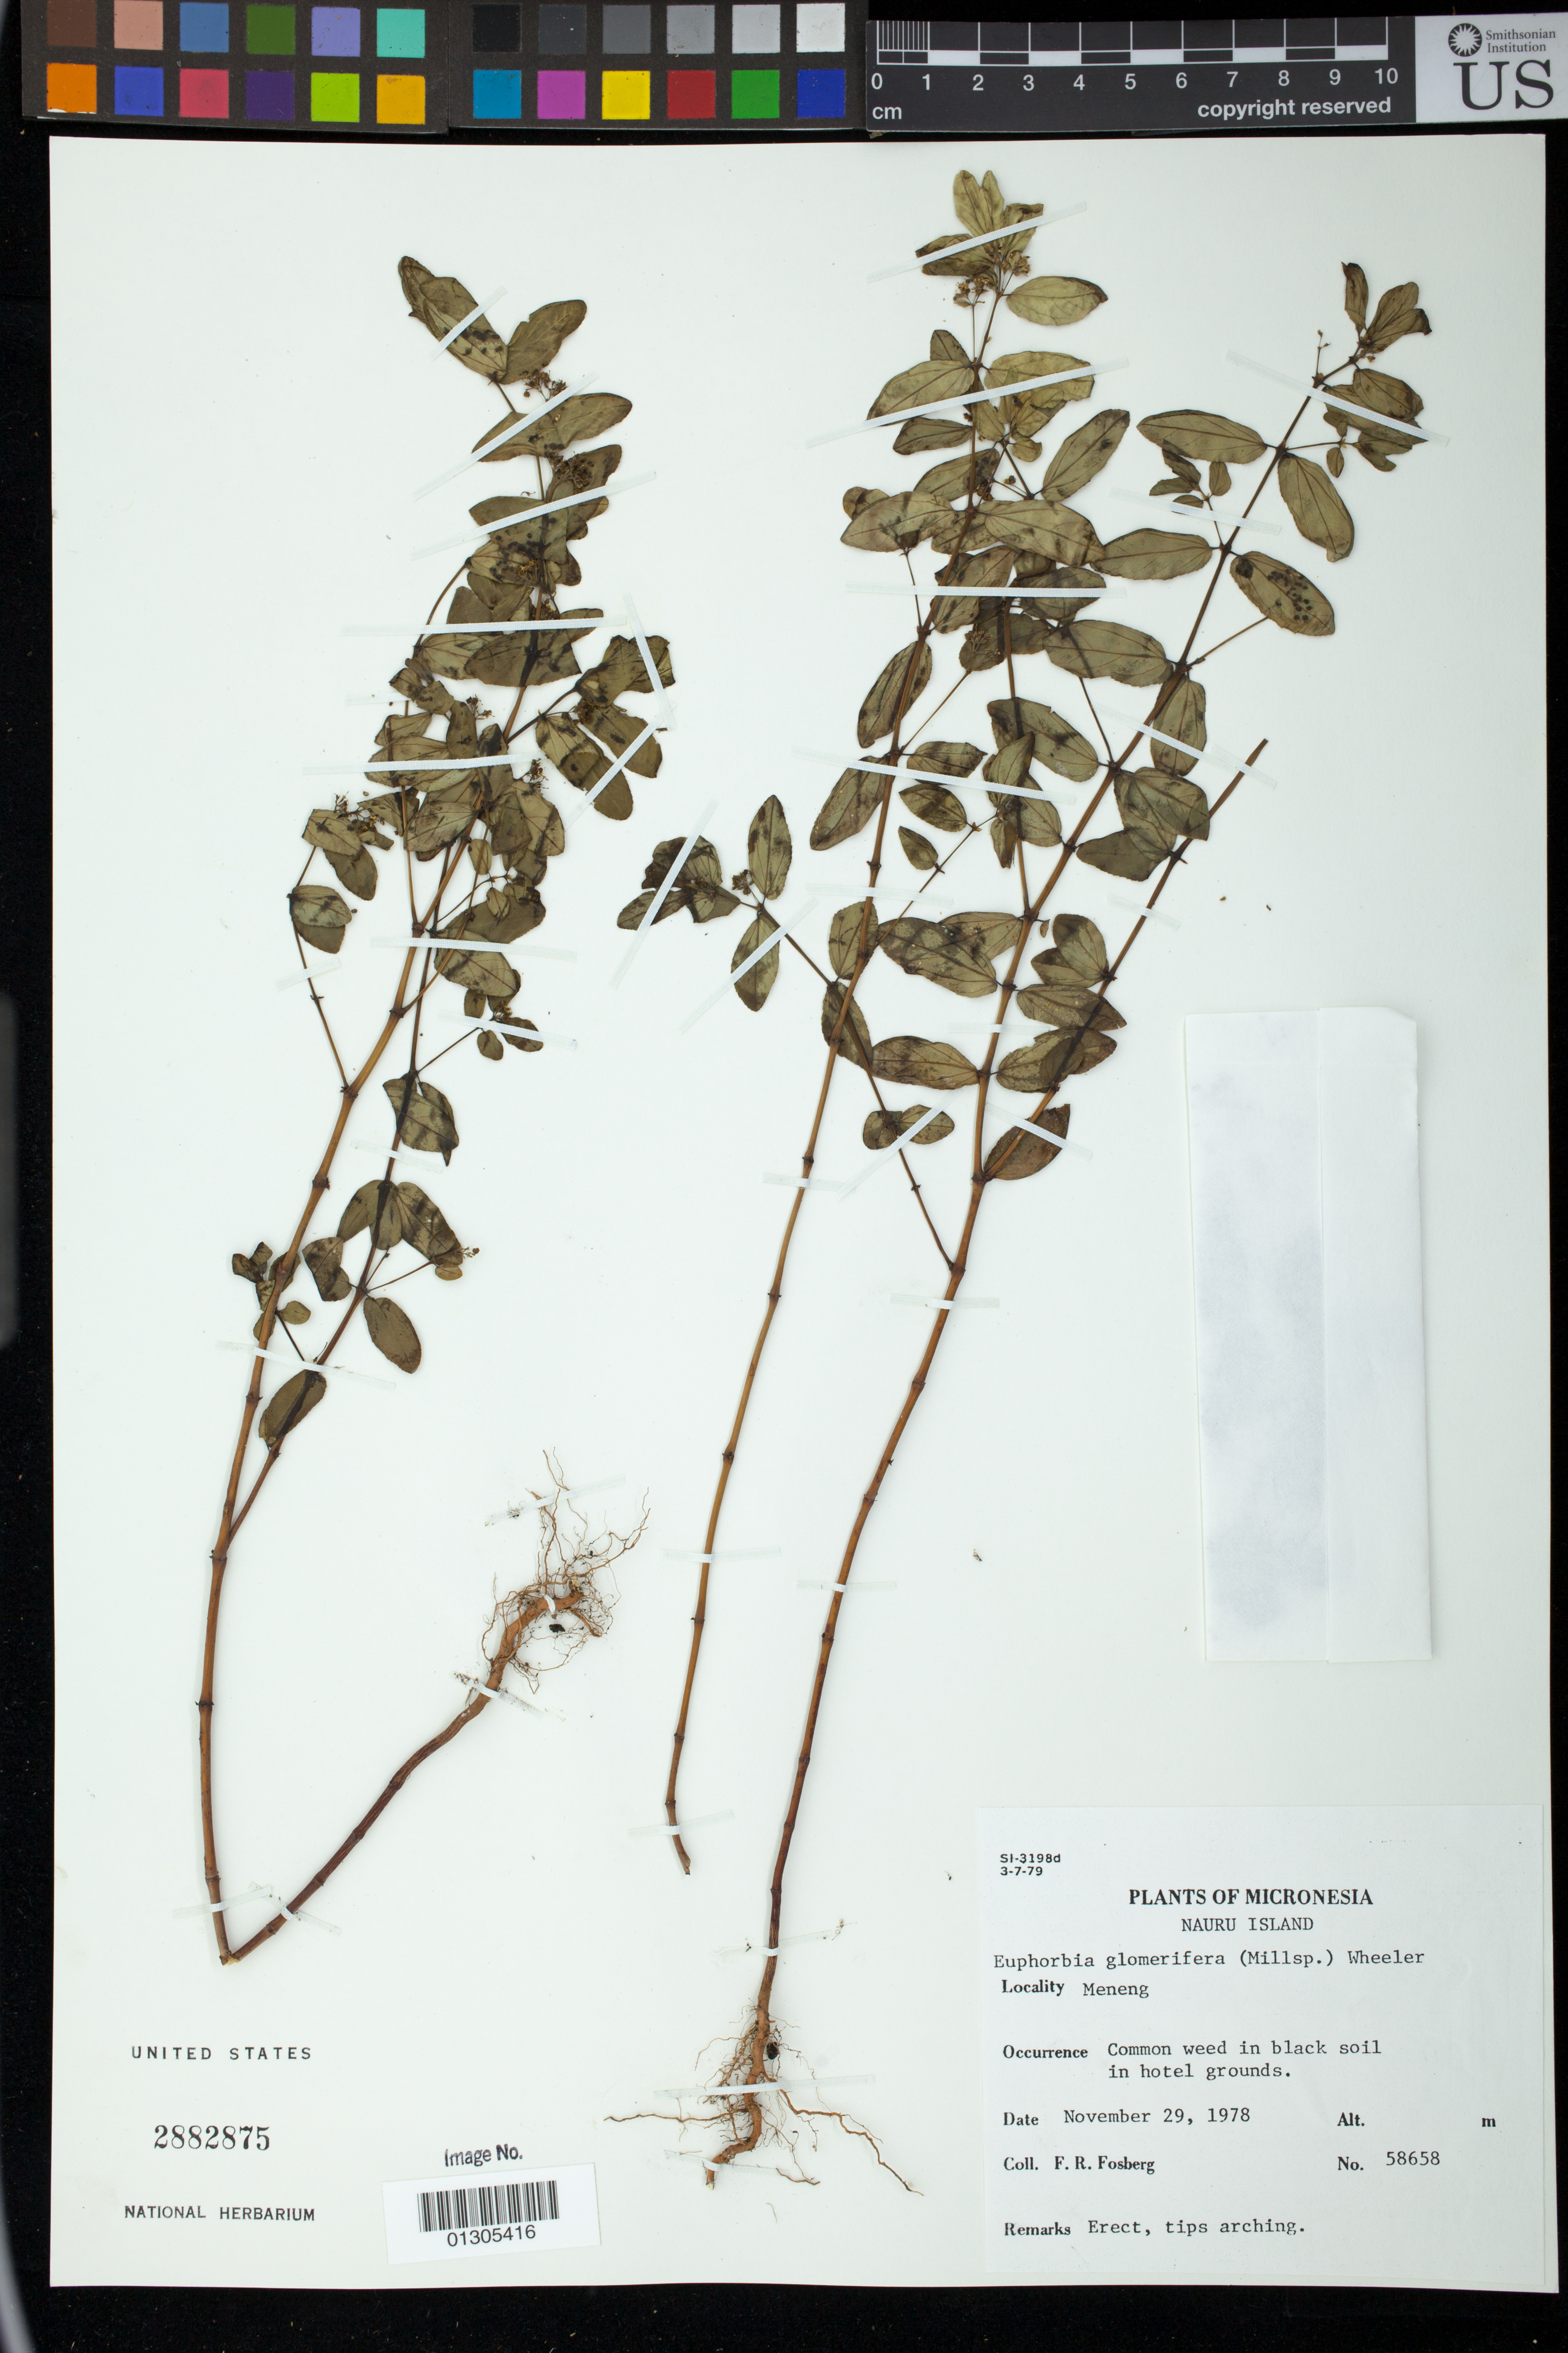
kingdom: Plantae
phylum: Tracheophyta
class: Magnoliopsida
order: Malpighiales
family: Euphorbiaceae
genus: Euphorbia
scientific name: Euphorbia hypericifolia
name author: L.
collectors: F. R. Fosberg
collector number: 58658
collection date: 1978-11-29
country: Nauru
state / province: Meneng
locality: Meneng; Common weed in black soil in hotel grounds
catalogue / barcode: US 2882875